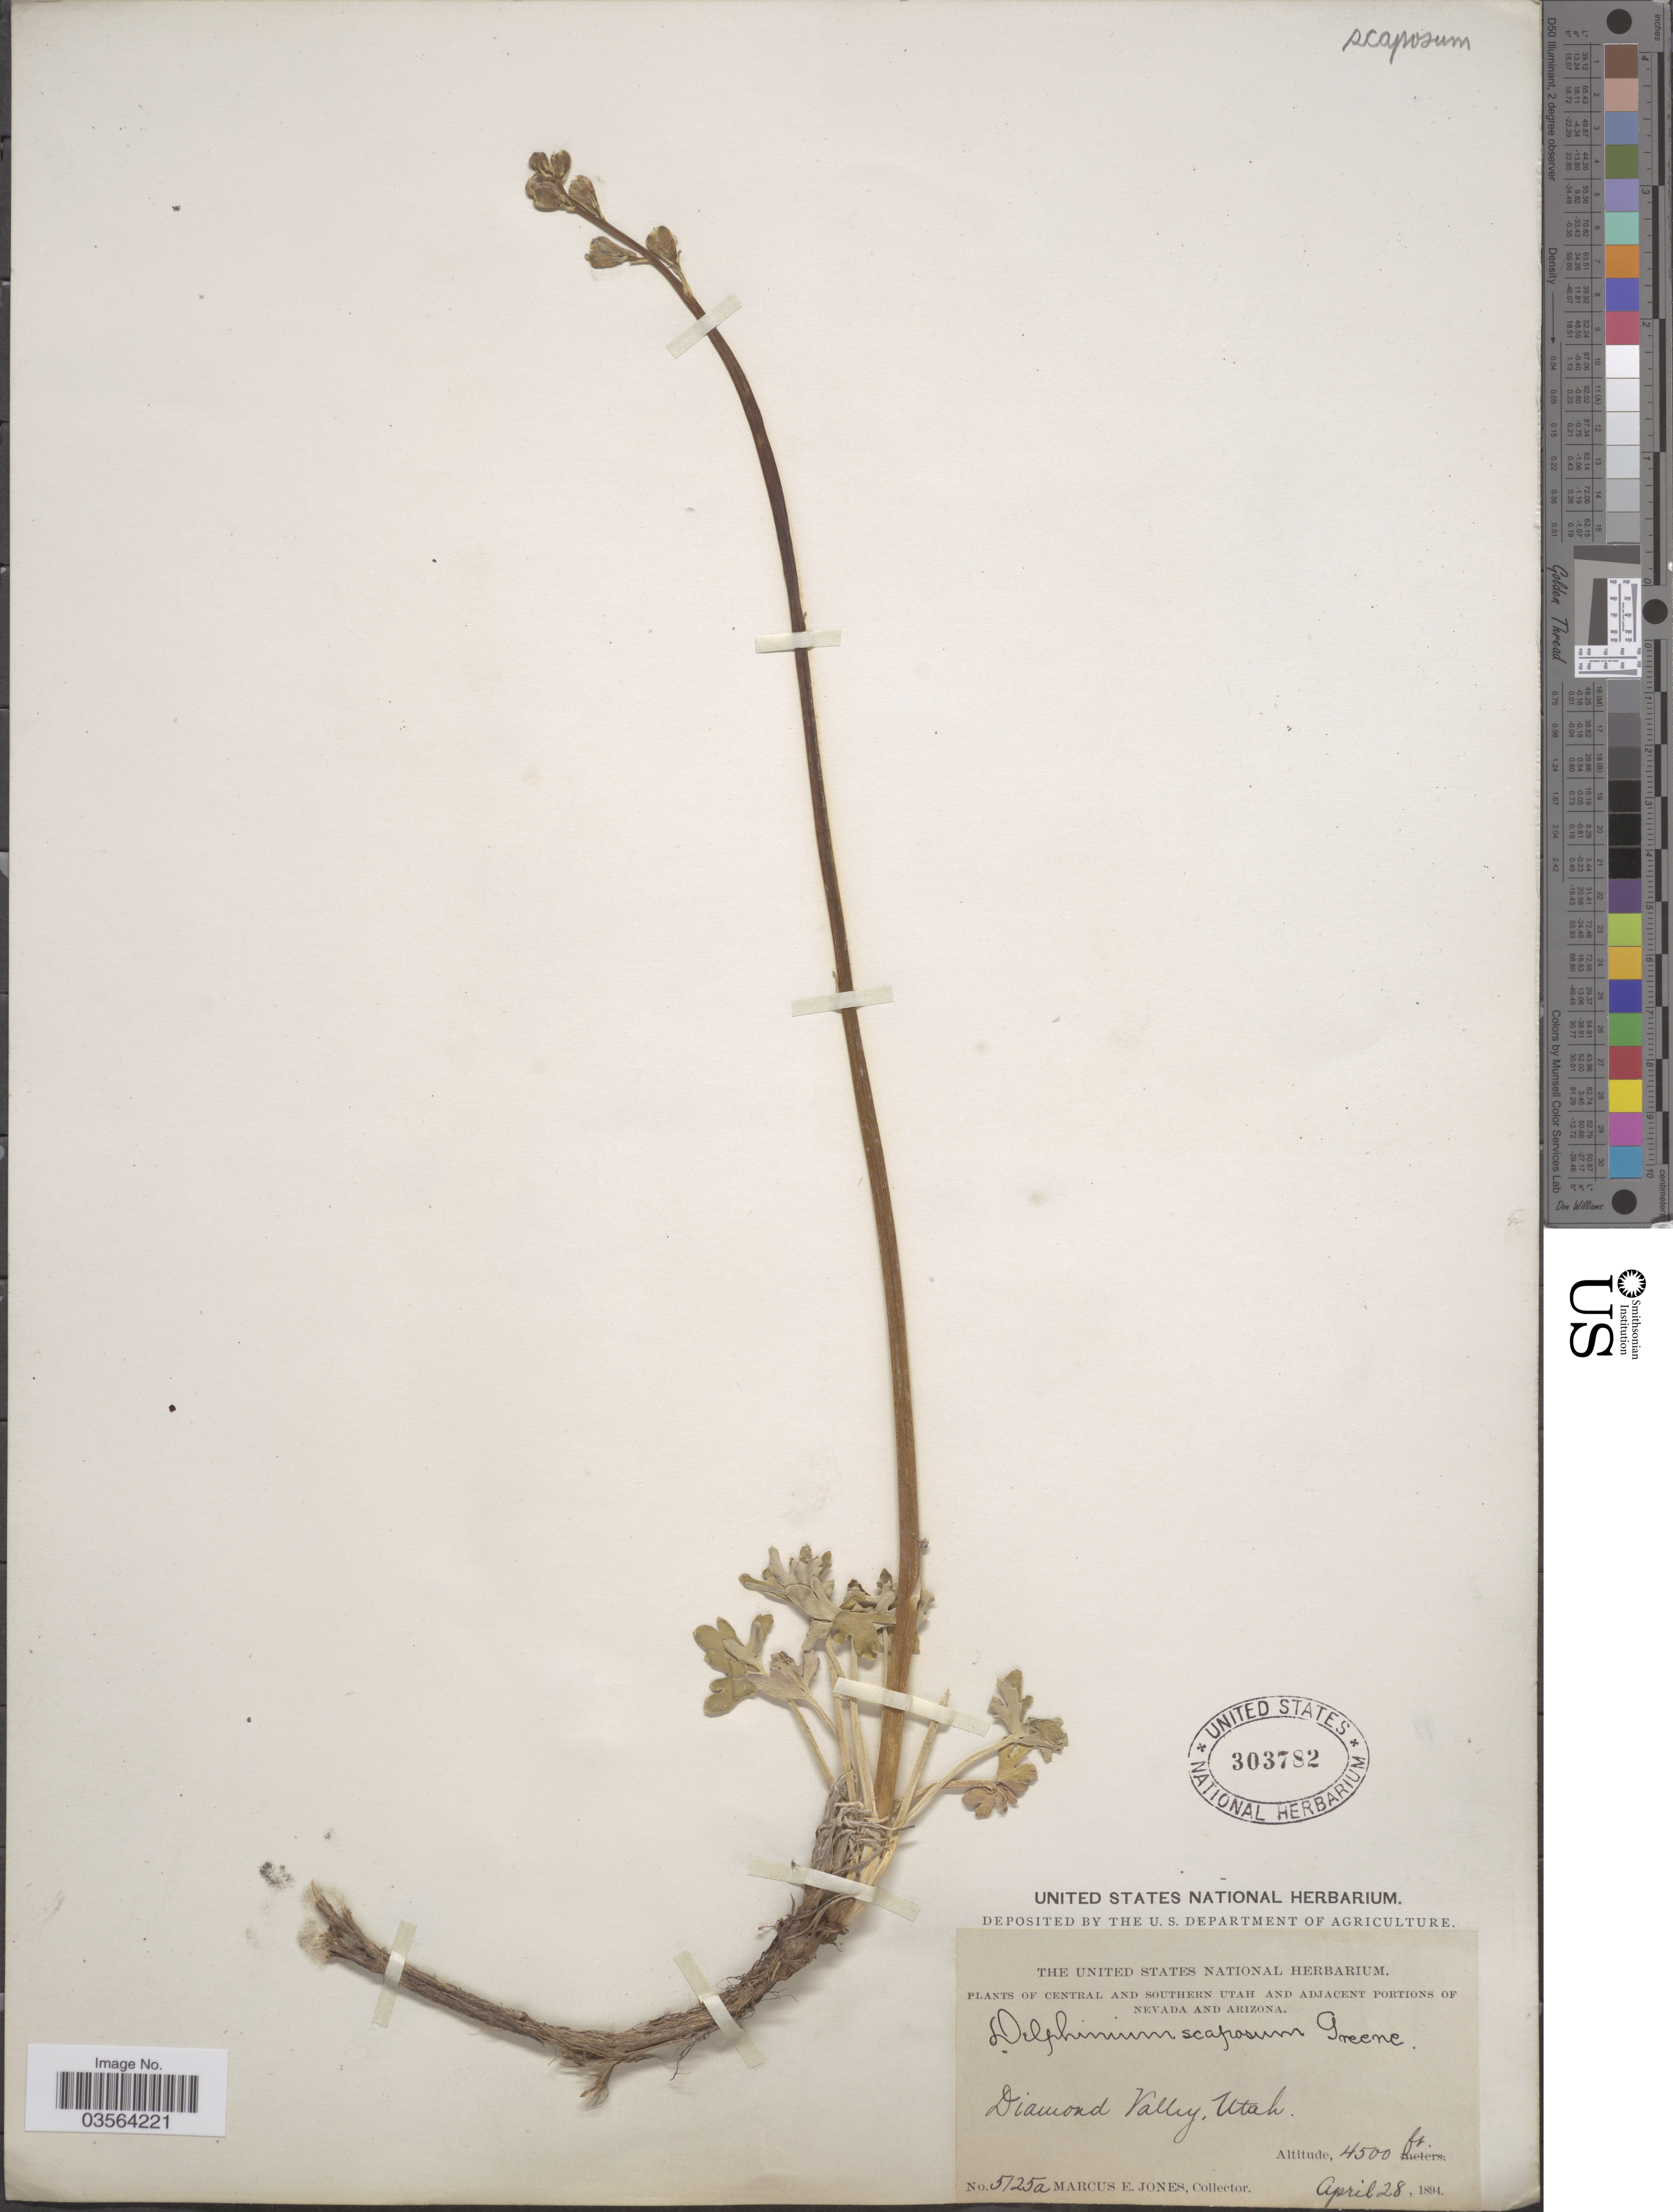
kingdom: Plantae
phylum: Tracheophyta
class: Magnoliopsida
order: Ranunculales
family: Ranunculaceae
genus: Delphinium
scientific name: Delphinium scaposum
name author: Greene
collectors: M. E. Jones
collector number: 5125a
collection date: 1894-04-28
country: United States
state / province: Utah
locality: Central and Southern Utah. Diamond Valley.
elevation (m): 1372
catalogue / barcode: US 303782